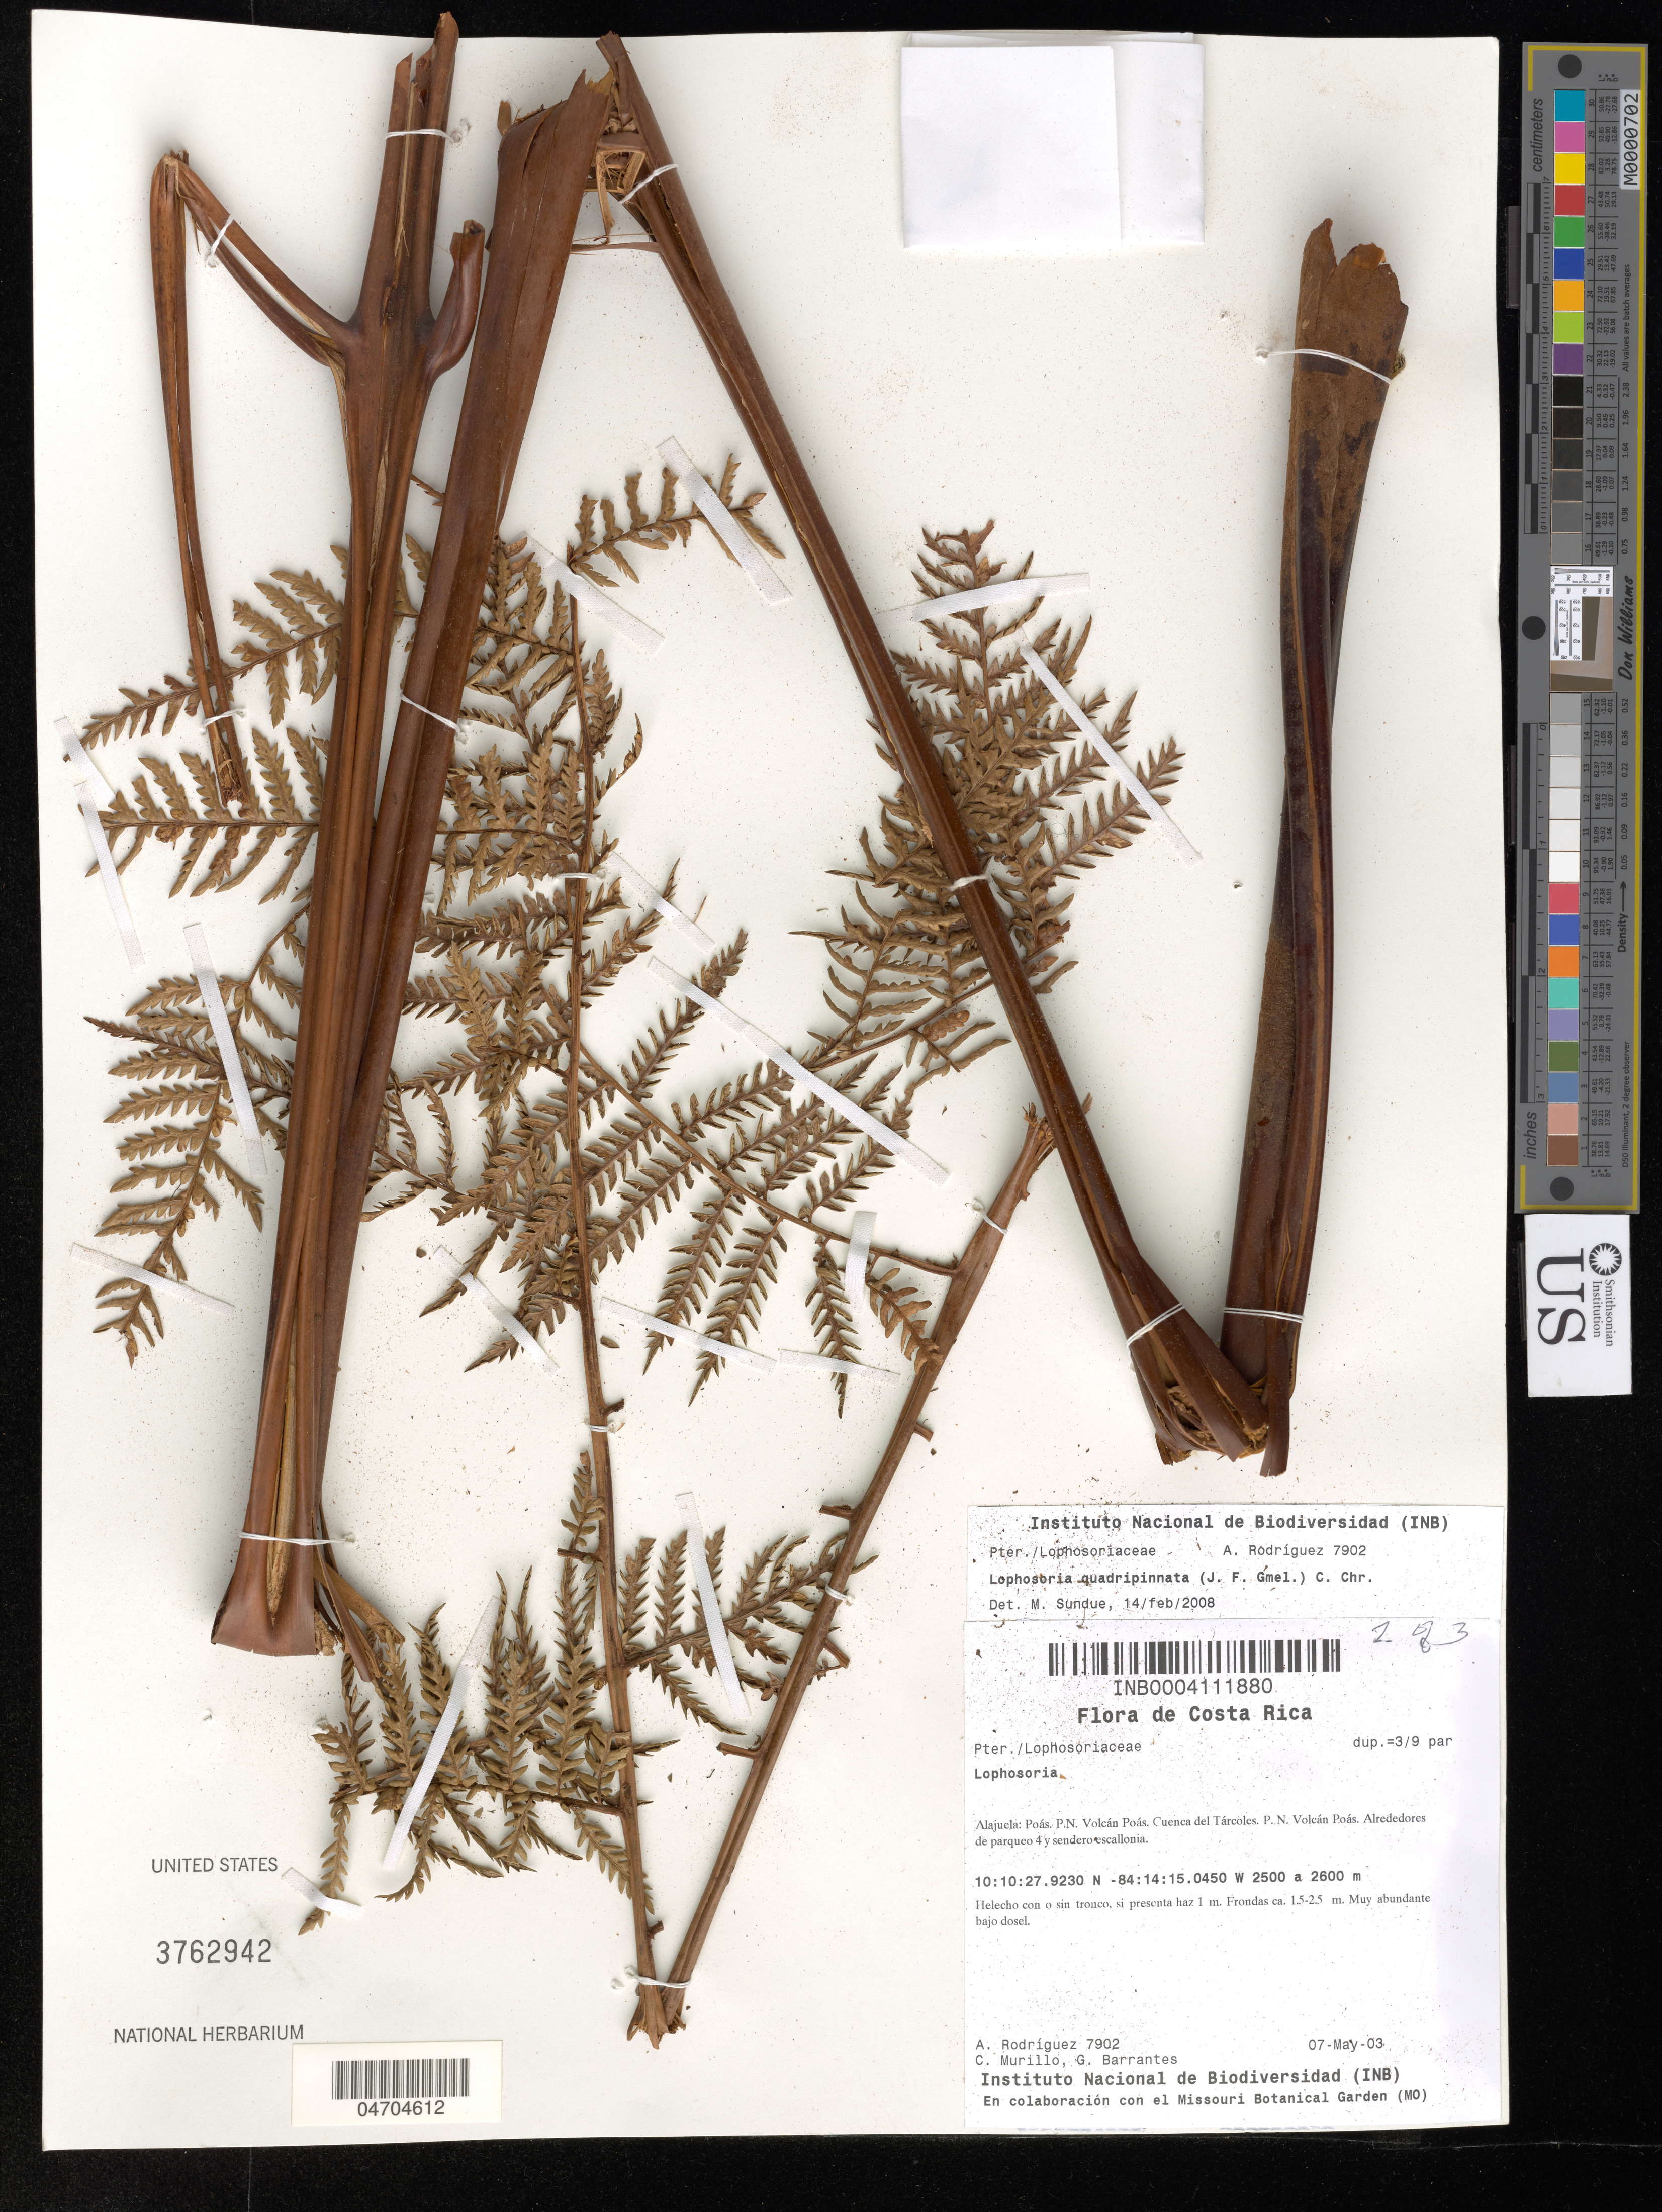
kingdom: Plantae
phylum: Tracheophyta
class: Polypodiopsida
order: Cyatheales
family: Dicksoniaceae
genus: Lophosoria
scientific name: Lophosoria quadripinnata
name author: (J.F. Gmel.) C. Chr.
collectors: A. Rodríguez, C. Murillo & G. Barrantes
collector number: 7902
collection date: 2003-05-07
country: Costa Rica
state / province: Alajuela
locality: Poás. P. N. Volcán Poás. Cuenca del Tárcoles. P. N. Volcán Poás. Alrededores de parqueo 4 y sendero escallonia.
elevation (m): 2500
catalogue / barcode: US 3762942